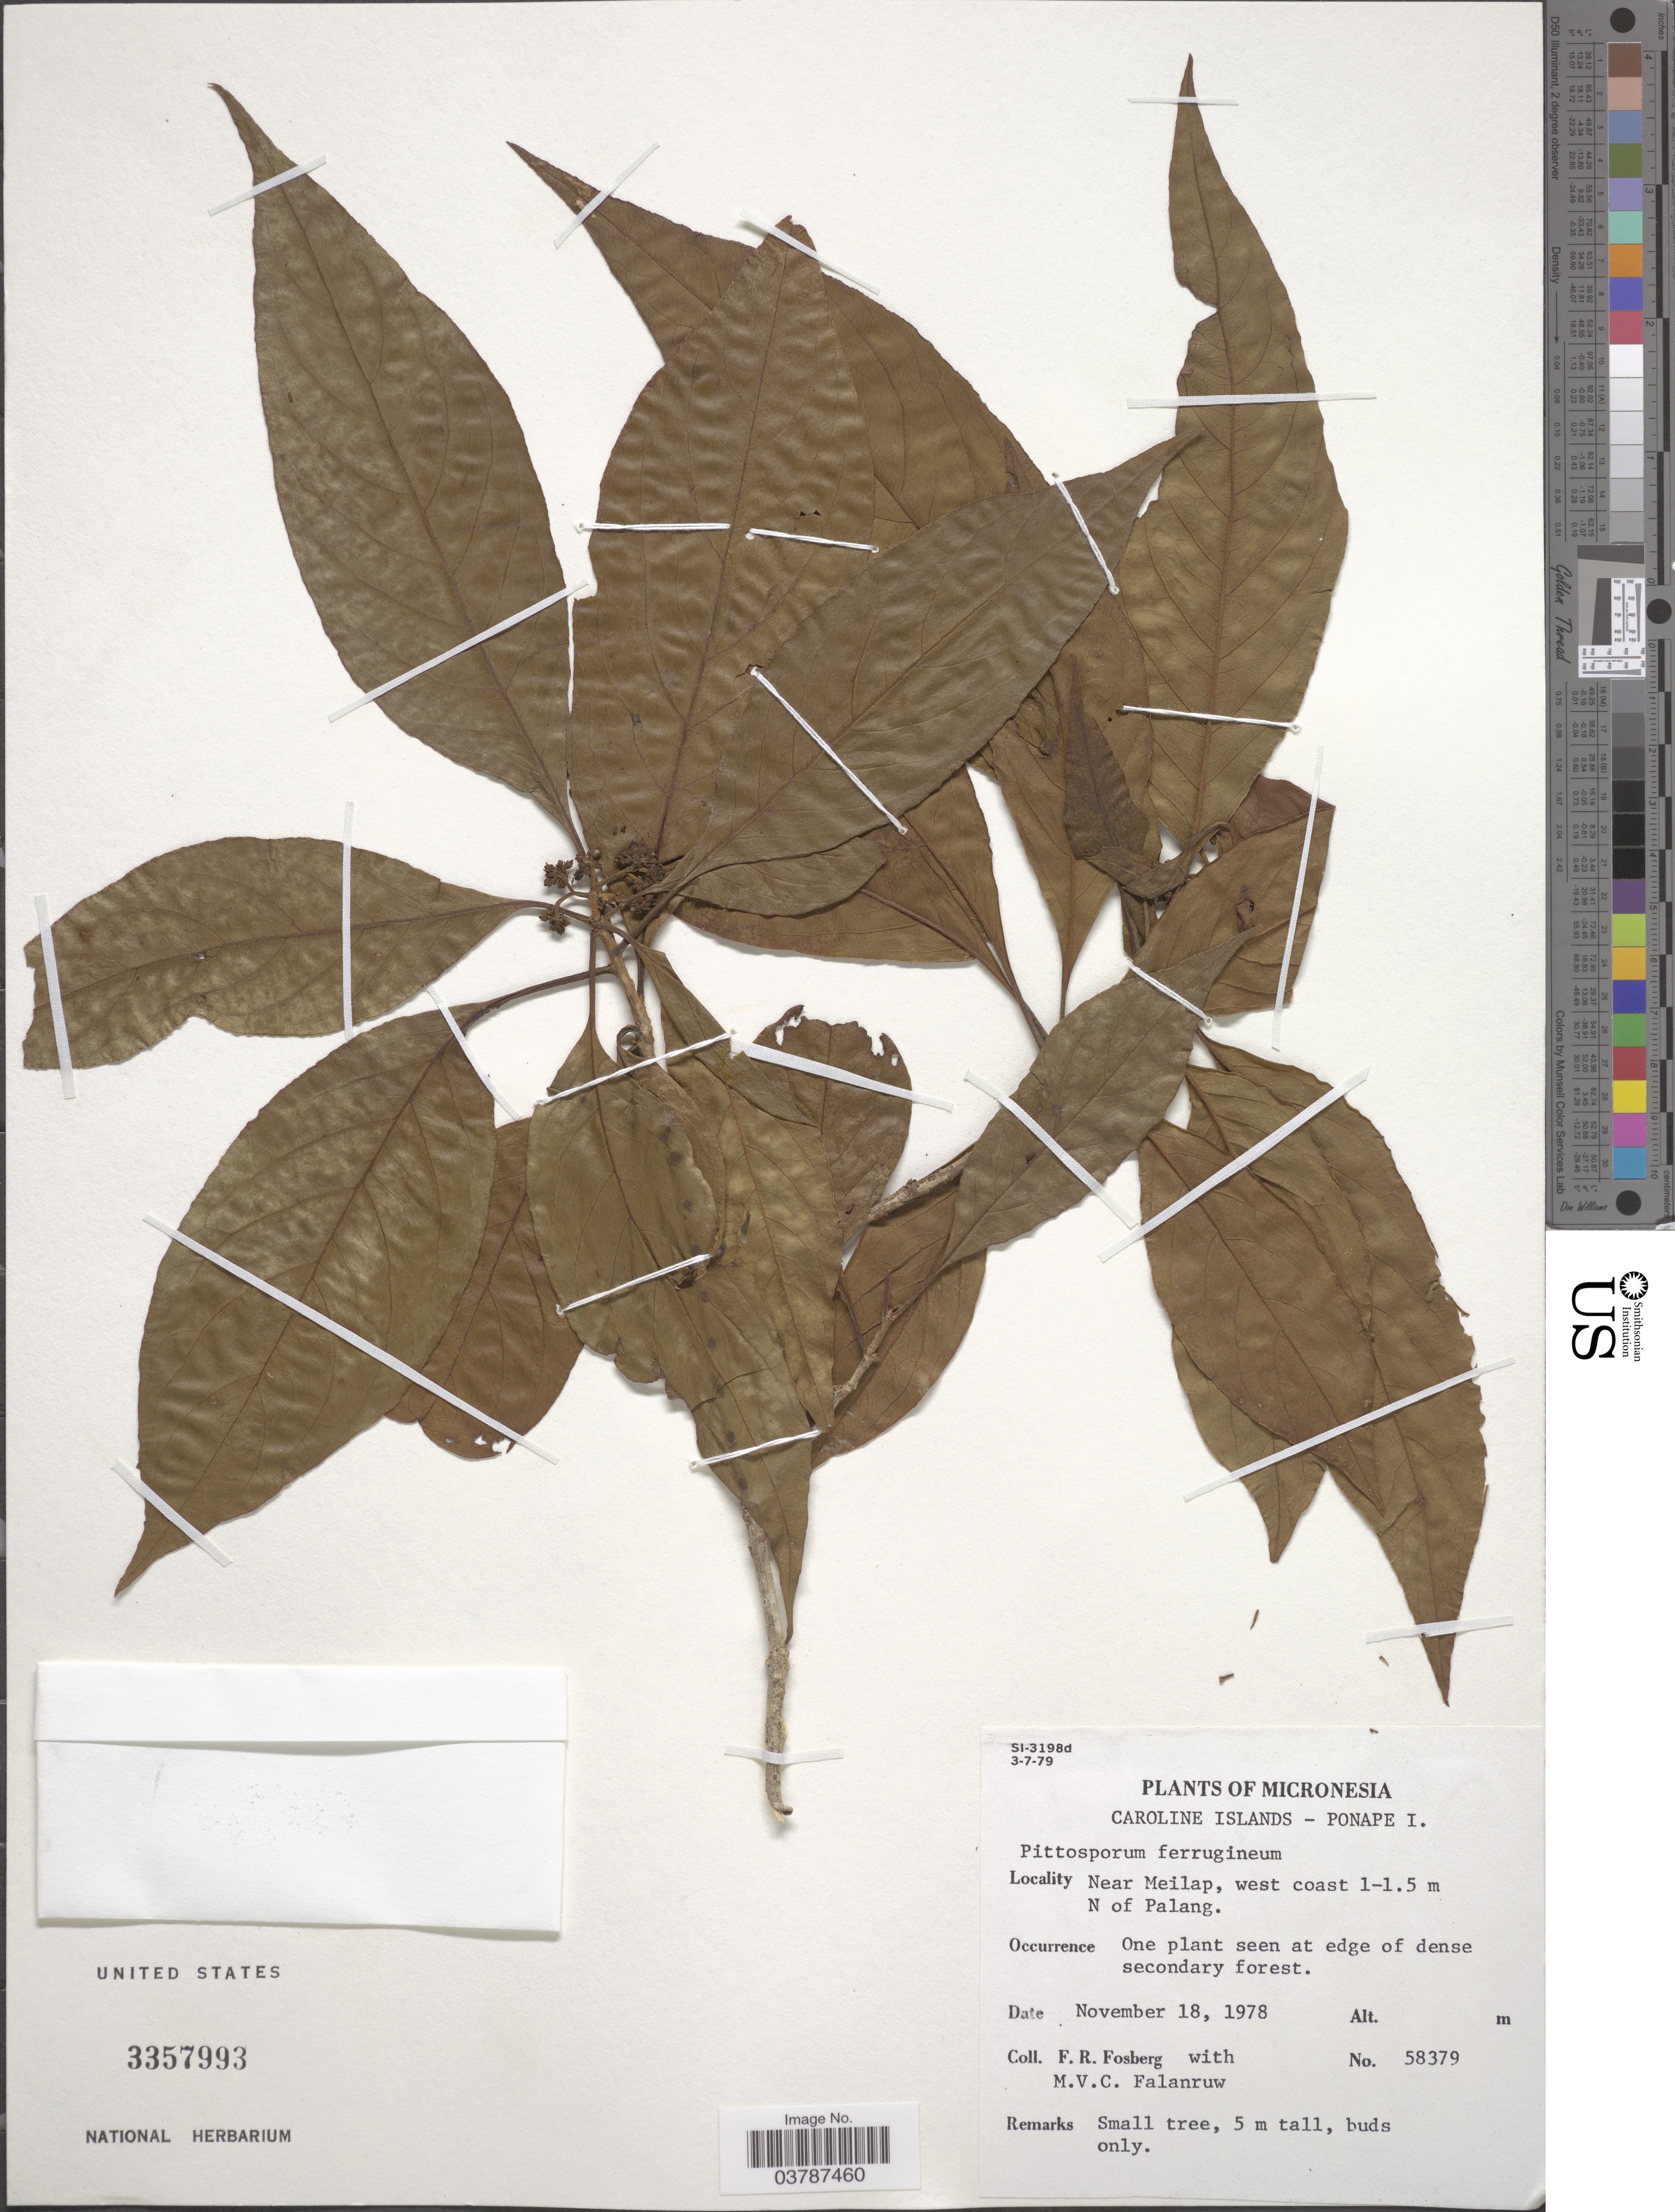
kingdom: Plantae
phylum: Tracheophyta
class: Magnoliopsida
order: Apiales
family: Pittosporaceae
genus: Pittosporum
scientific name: Pittosporum ferrugineum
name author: Dryand. ex Aiton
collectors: F. R. Fosberg & M. V. Falanruw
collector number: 58379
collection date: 1978-11-18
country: Micronesia, Federated States of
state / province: Pohnpei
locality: Micronesia. Caroline Islands - Ponape I. Near Meilap, west coast 1-1.5 m N of Palang.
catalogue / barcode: US 3357993